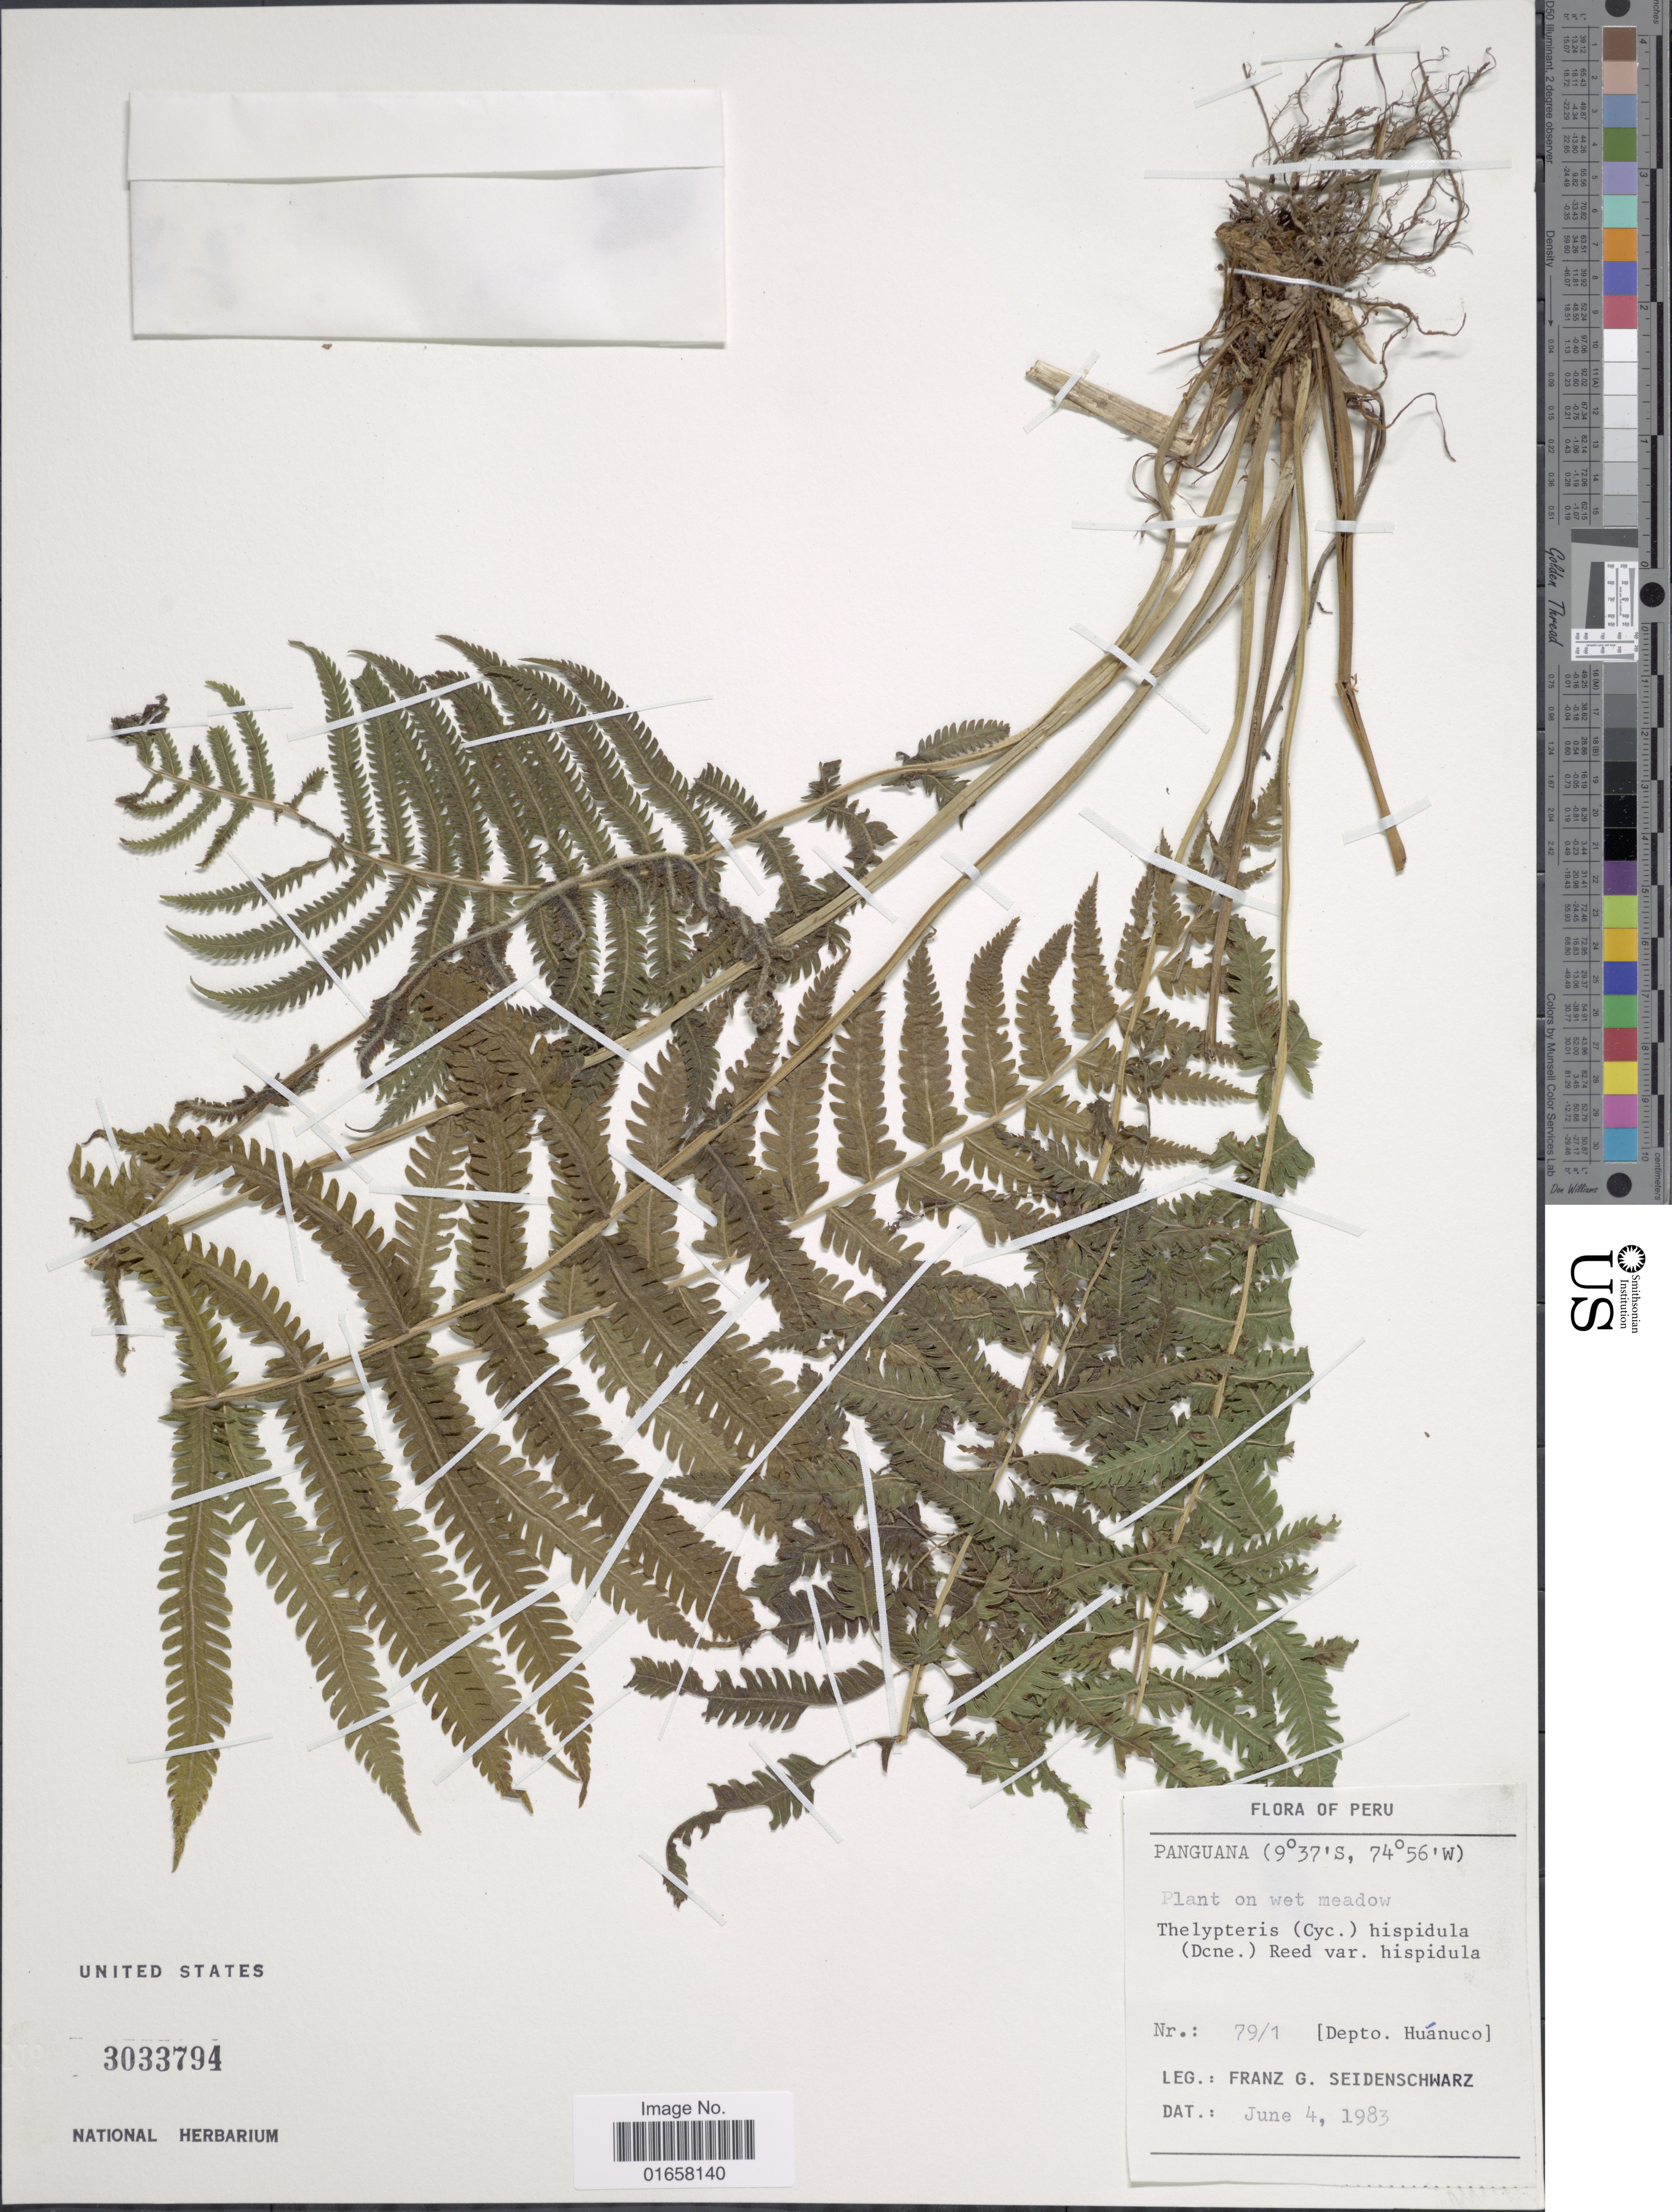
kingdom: Plantae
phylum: Tracheophyta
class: Polypodiopsida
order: Polypodiales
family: Thelypteridaceae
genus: Christella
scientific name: Christella hispidula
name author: (Decne.) Holttum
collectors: F. Seidenschwarz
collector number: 79/1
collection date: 1983-06-04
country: Peru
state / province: Huánuco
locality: Peru, Depto. Huánuco, Panguana.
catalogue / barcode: US 3033794